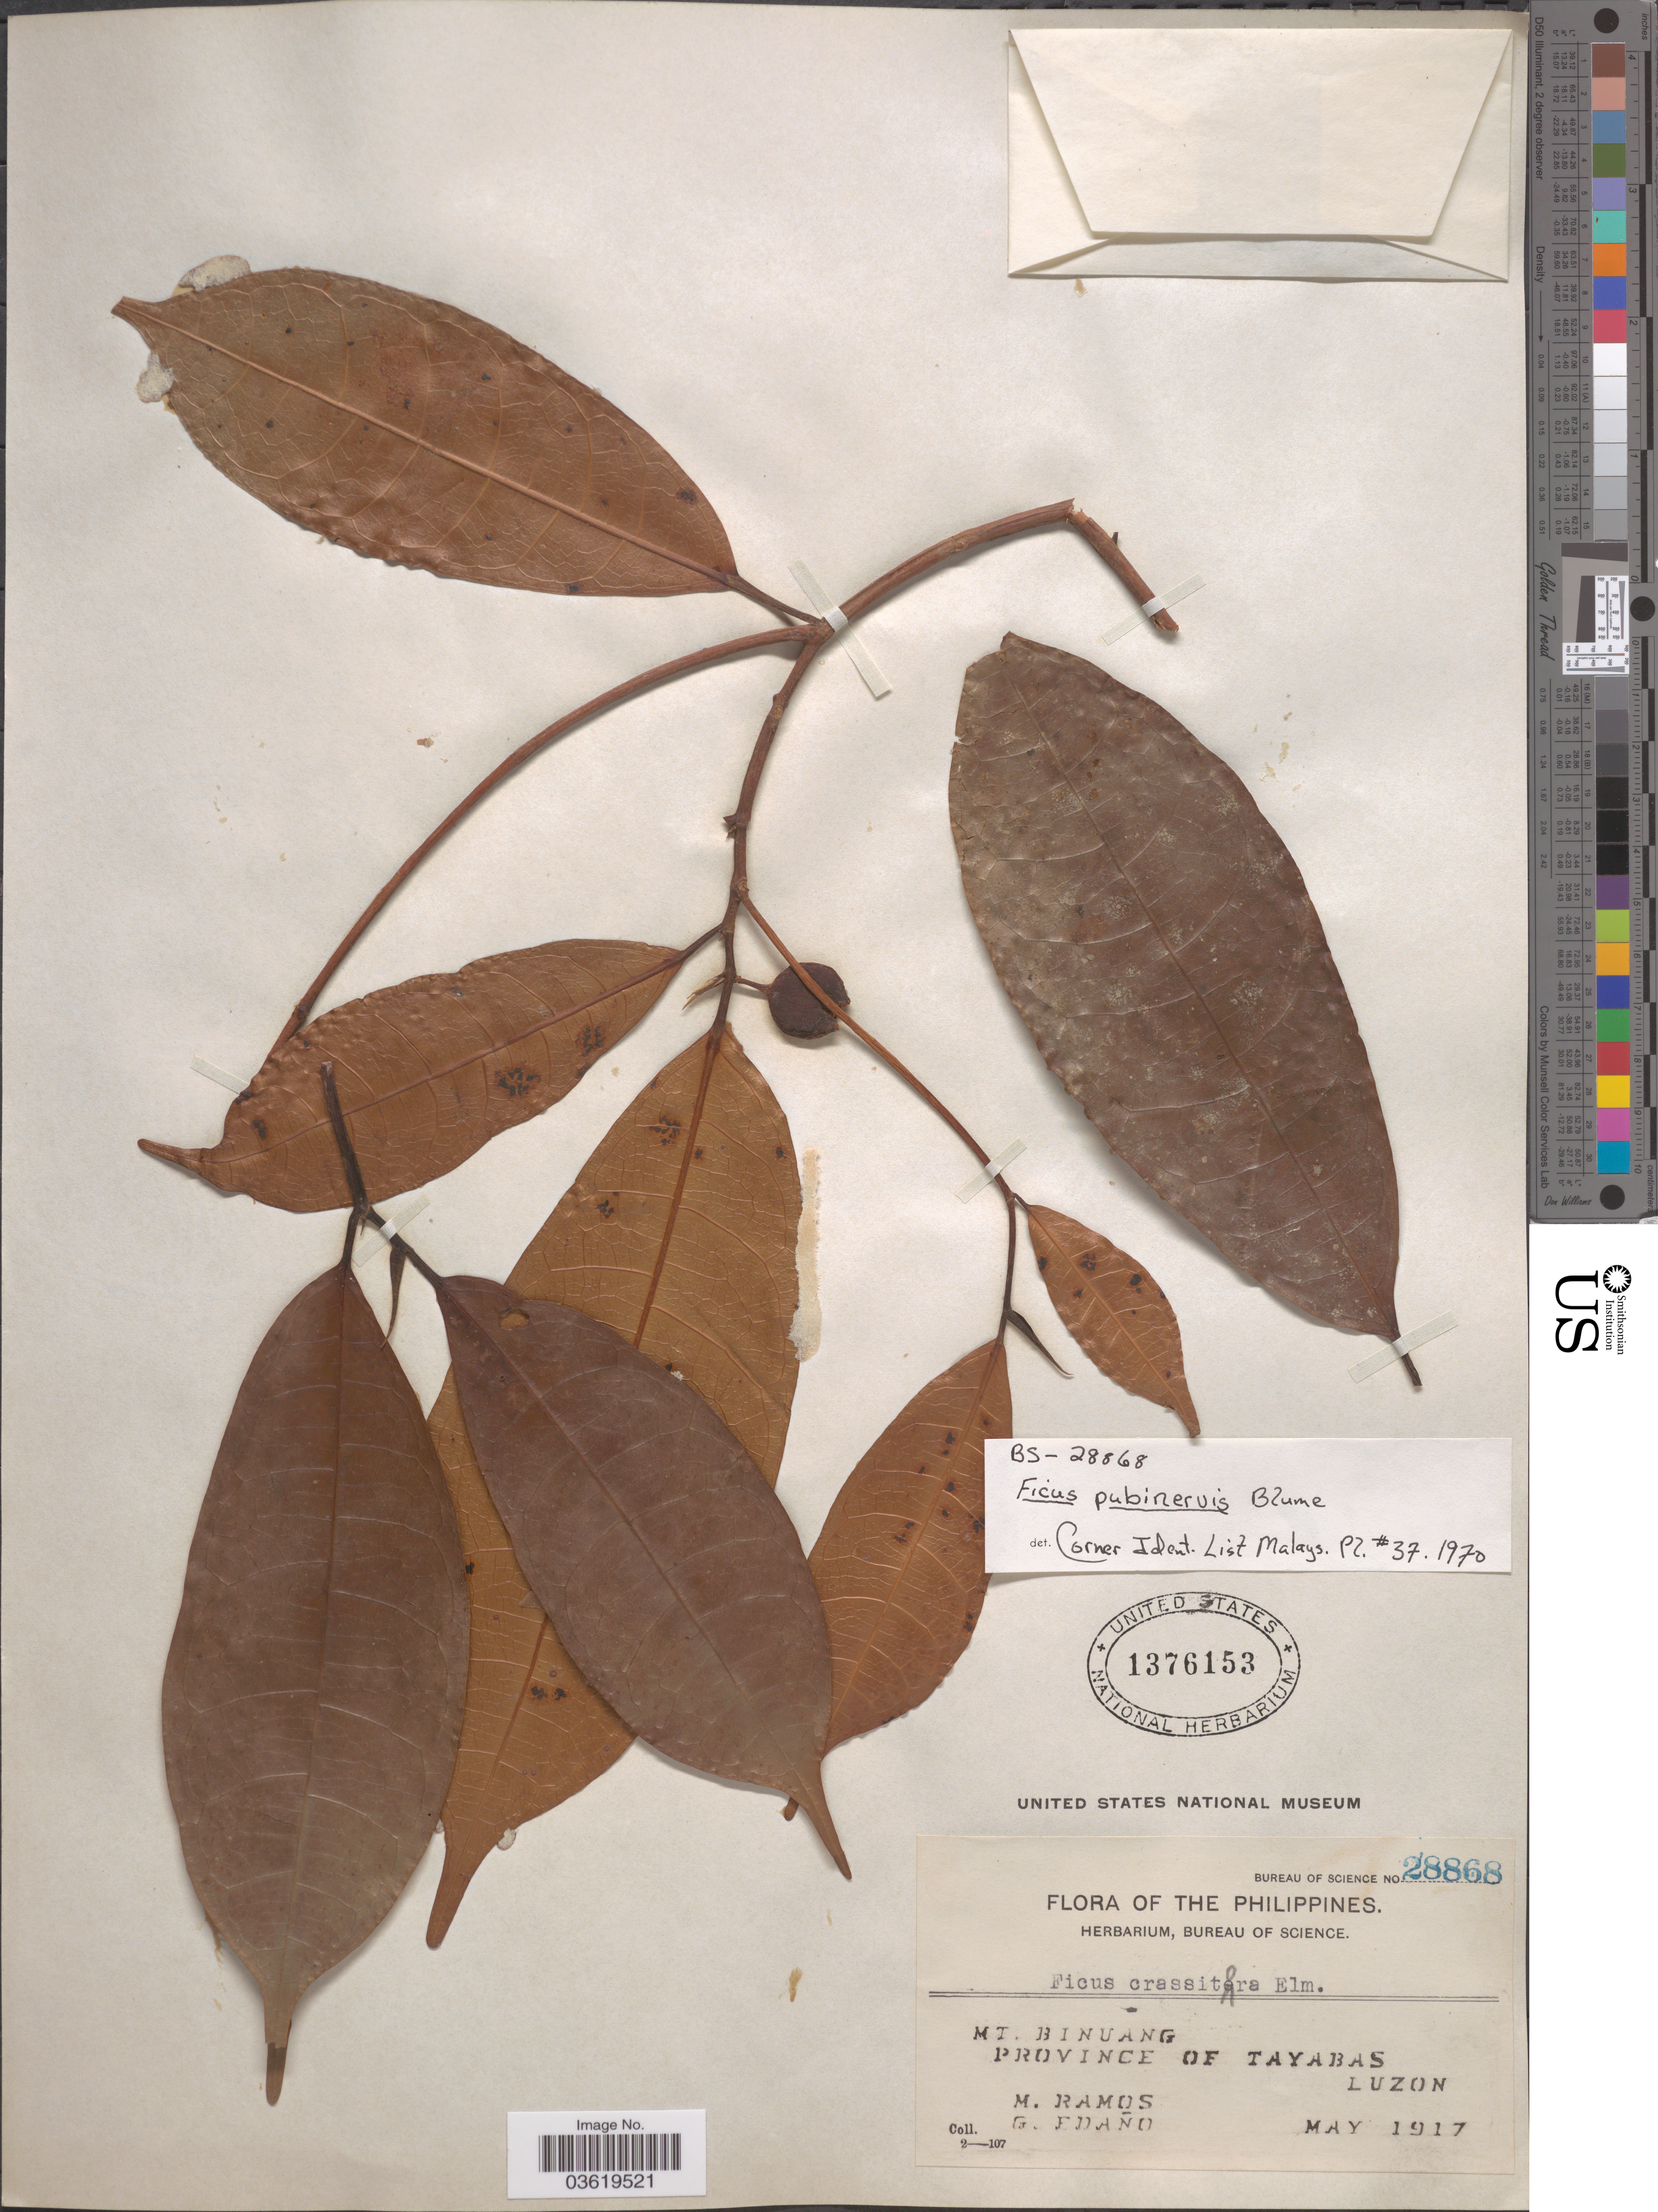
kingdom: Plantae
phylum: Tracheophyta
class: Magnoliopsida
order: Rosales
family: Moraceae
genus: Ficus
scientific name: Ficus pubinervis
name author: Blume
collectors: M. Ramos & G. Edaño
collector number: Bureau of Science 28868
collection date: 1917-05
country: Philippines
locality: Mt. Binuang. Province of Tayabas. Luzon.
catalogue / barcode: US 1376153